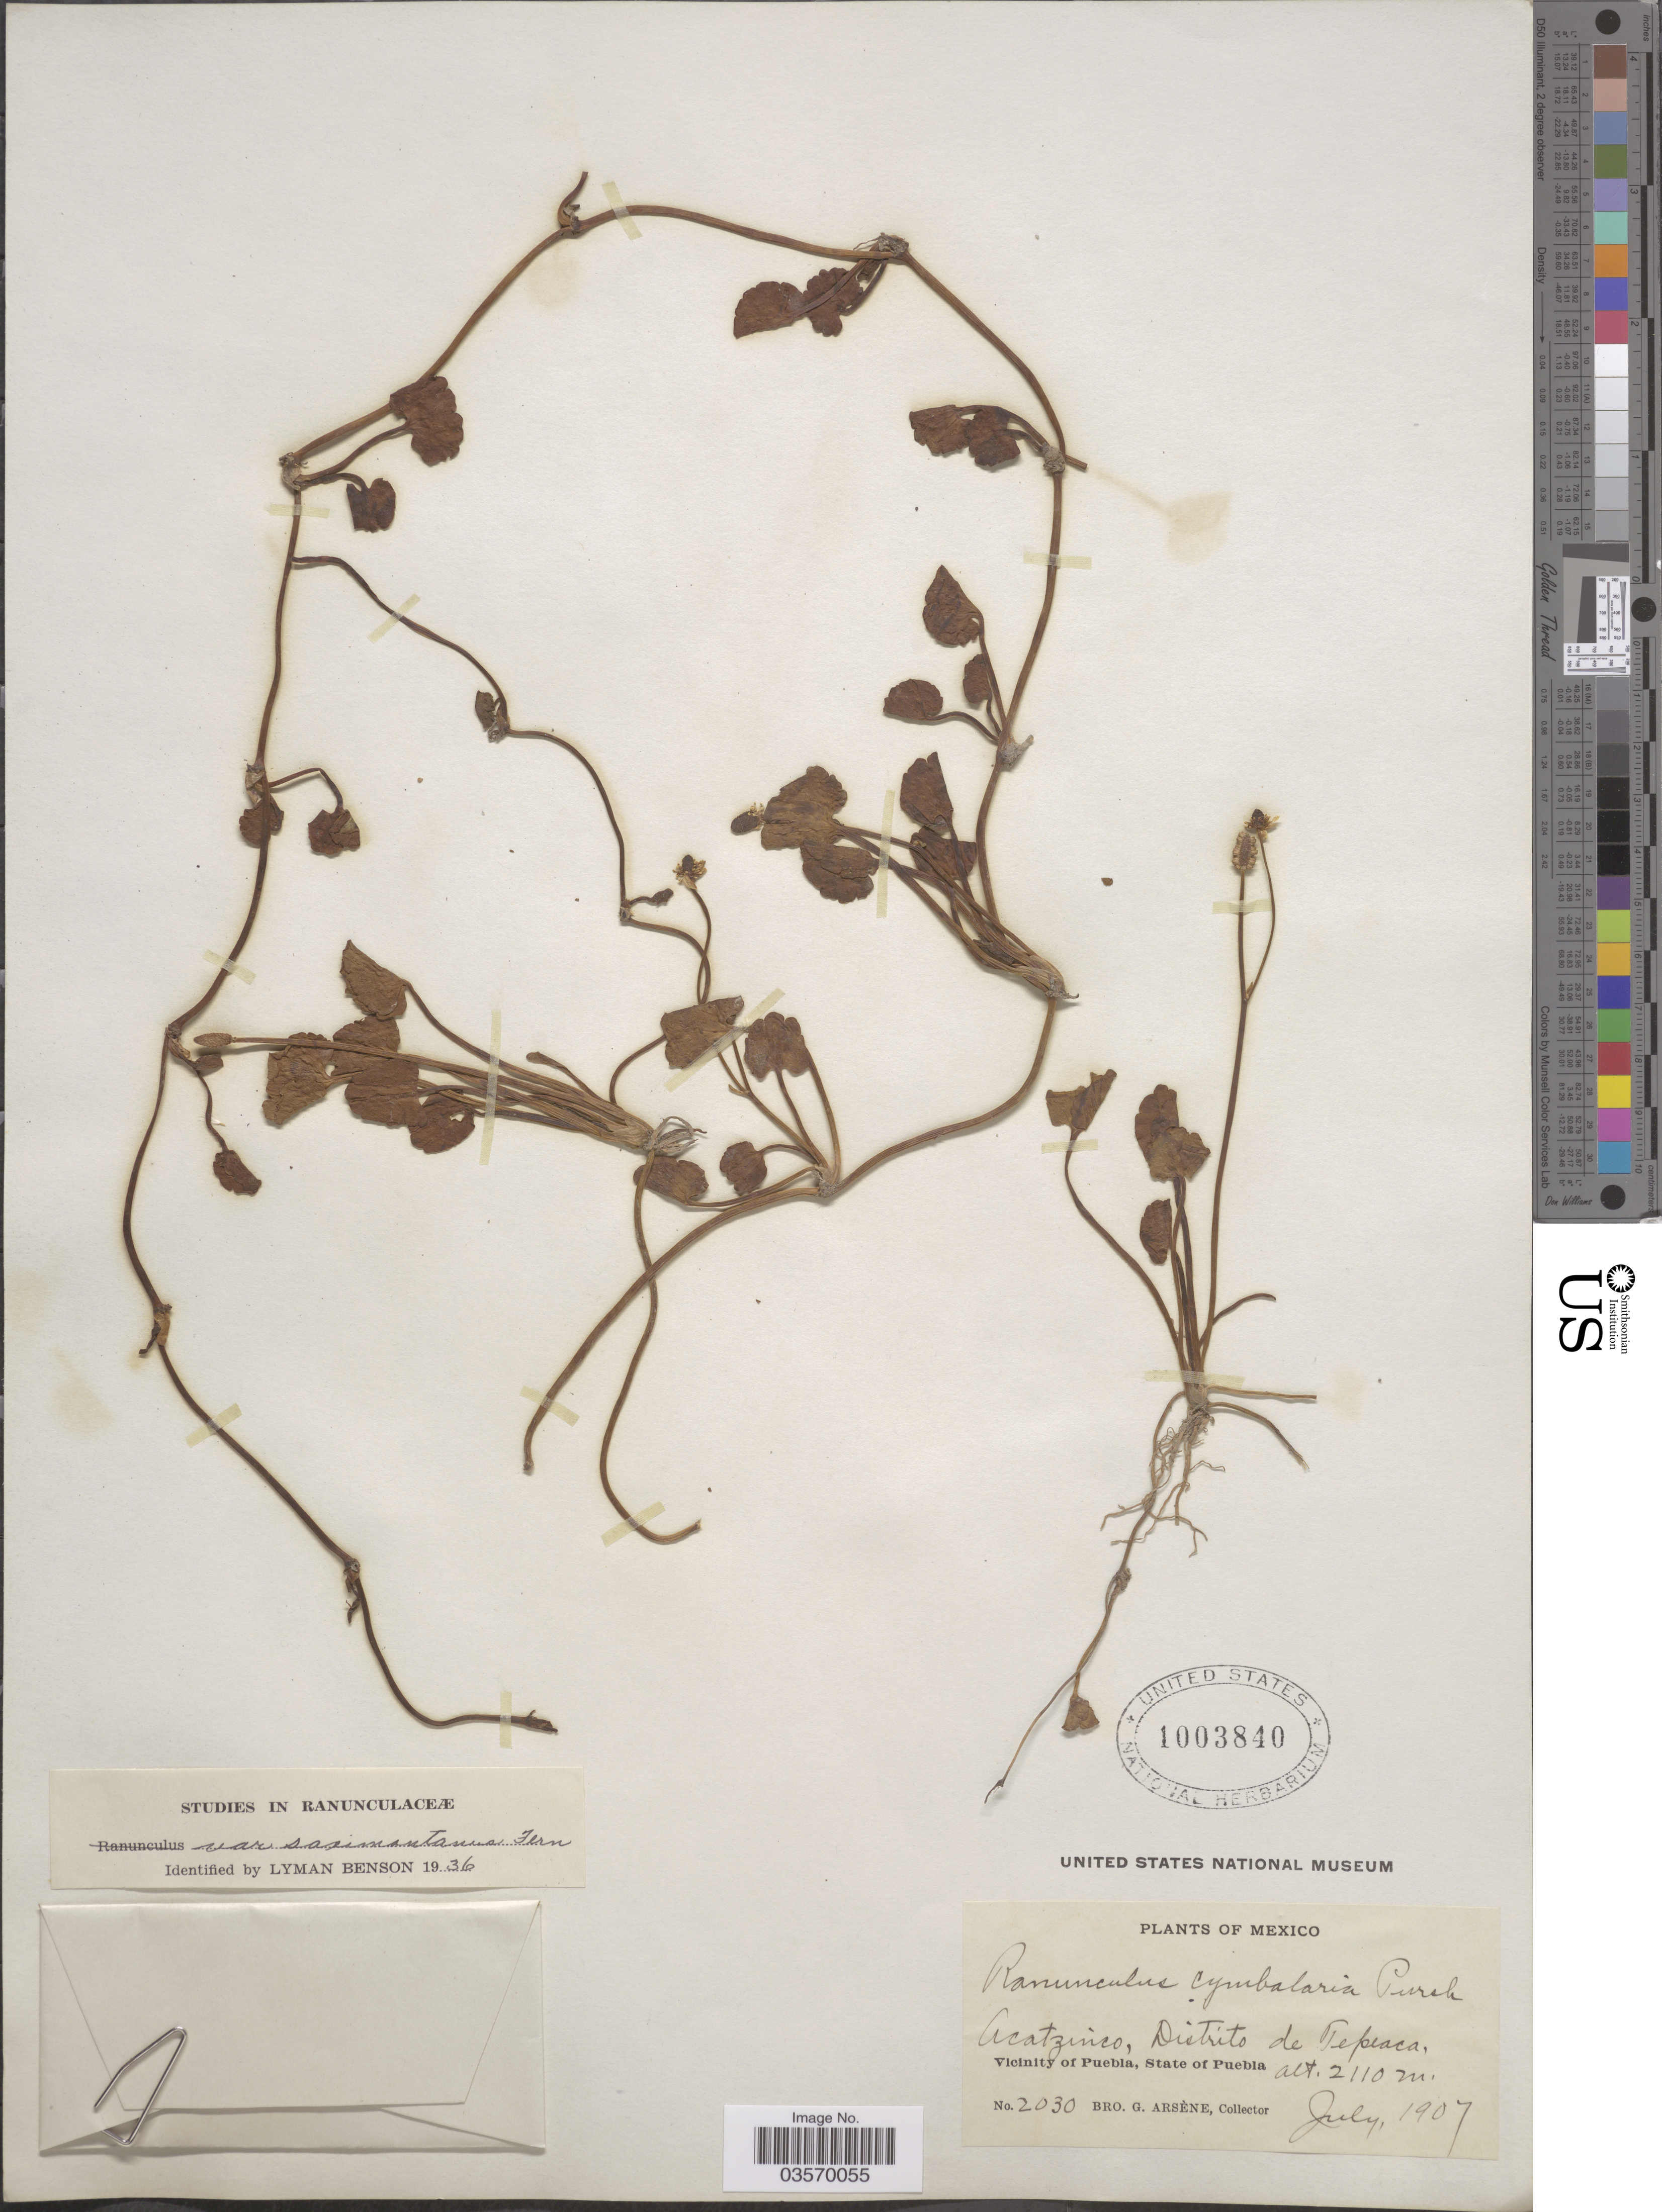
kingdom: Plantae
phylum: Tracheophyta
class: Magnoliopsida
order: Ranunculales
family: Ranunculaceae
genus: Halerpestes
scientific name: Halerpestes cymbalaria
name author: (Pursh) Greene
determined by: Strong, M. T., (US), Smithsonian Institution - National Museum of Natural History (UNITED STATES)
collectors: Bro. G. Arsène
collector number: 2030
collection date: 1907-07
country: Mexico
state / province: Puebla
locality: Acatzinco, Distrito de Tepeaca. Vicinity of Puebla.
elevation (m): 2110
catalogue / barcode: US 1003840